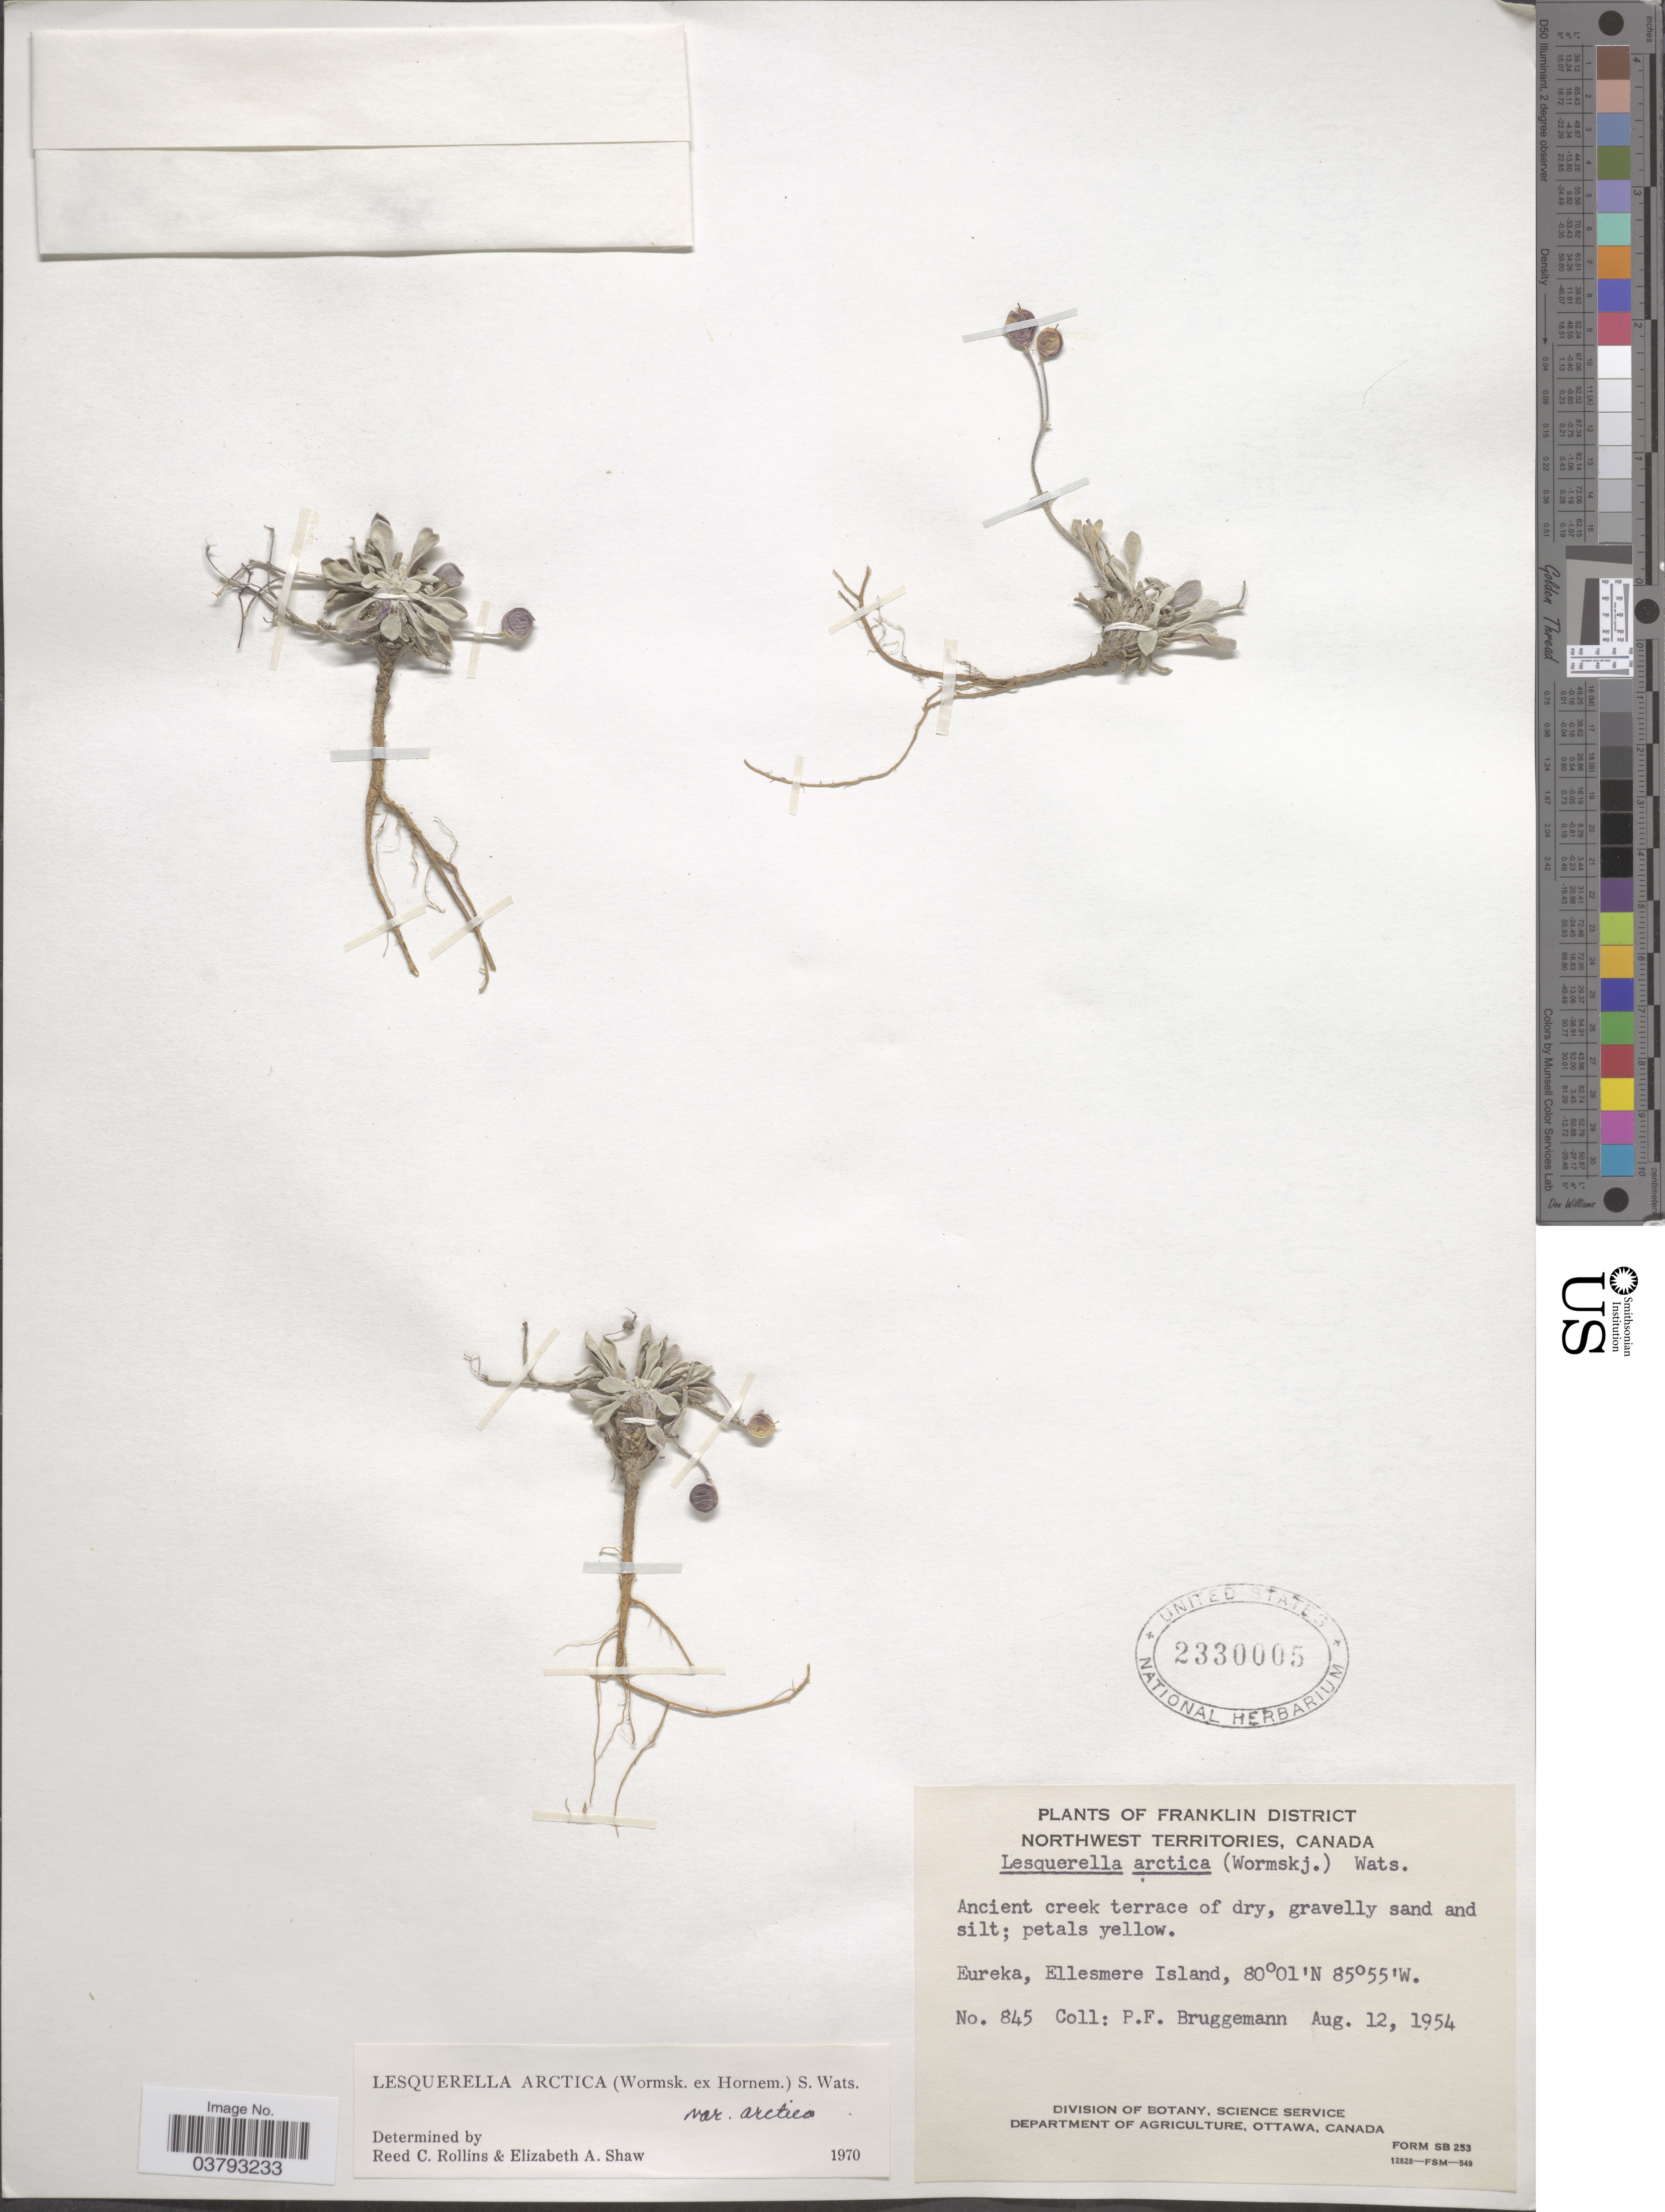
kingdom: Plantae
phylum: Tracheophyta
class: Magnoliopsida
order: Brassicales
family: Brassicaceae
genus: Lesquerella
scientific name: Lesquerella arctica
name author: (Wormsk. ex Hornem.) S. Watson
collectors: P. Bruggemann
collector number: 845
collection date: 1954-08-12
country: Canada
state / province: Northwest Territories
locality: Franklin District. Ancient creek terrace. Eureke, Ellesmere Island.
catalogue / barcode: US 2330005